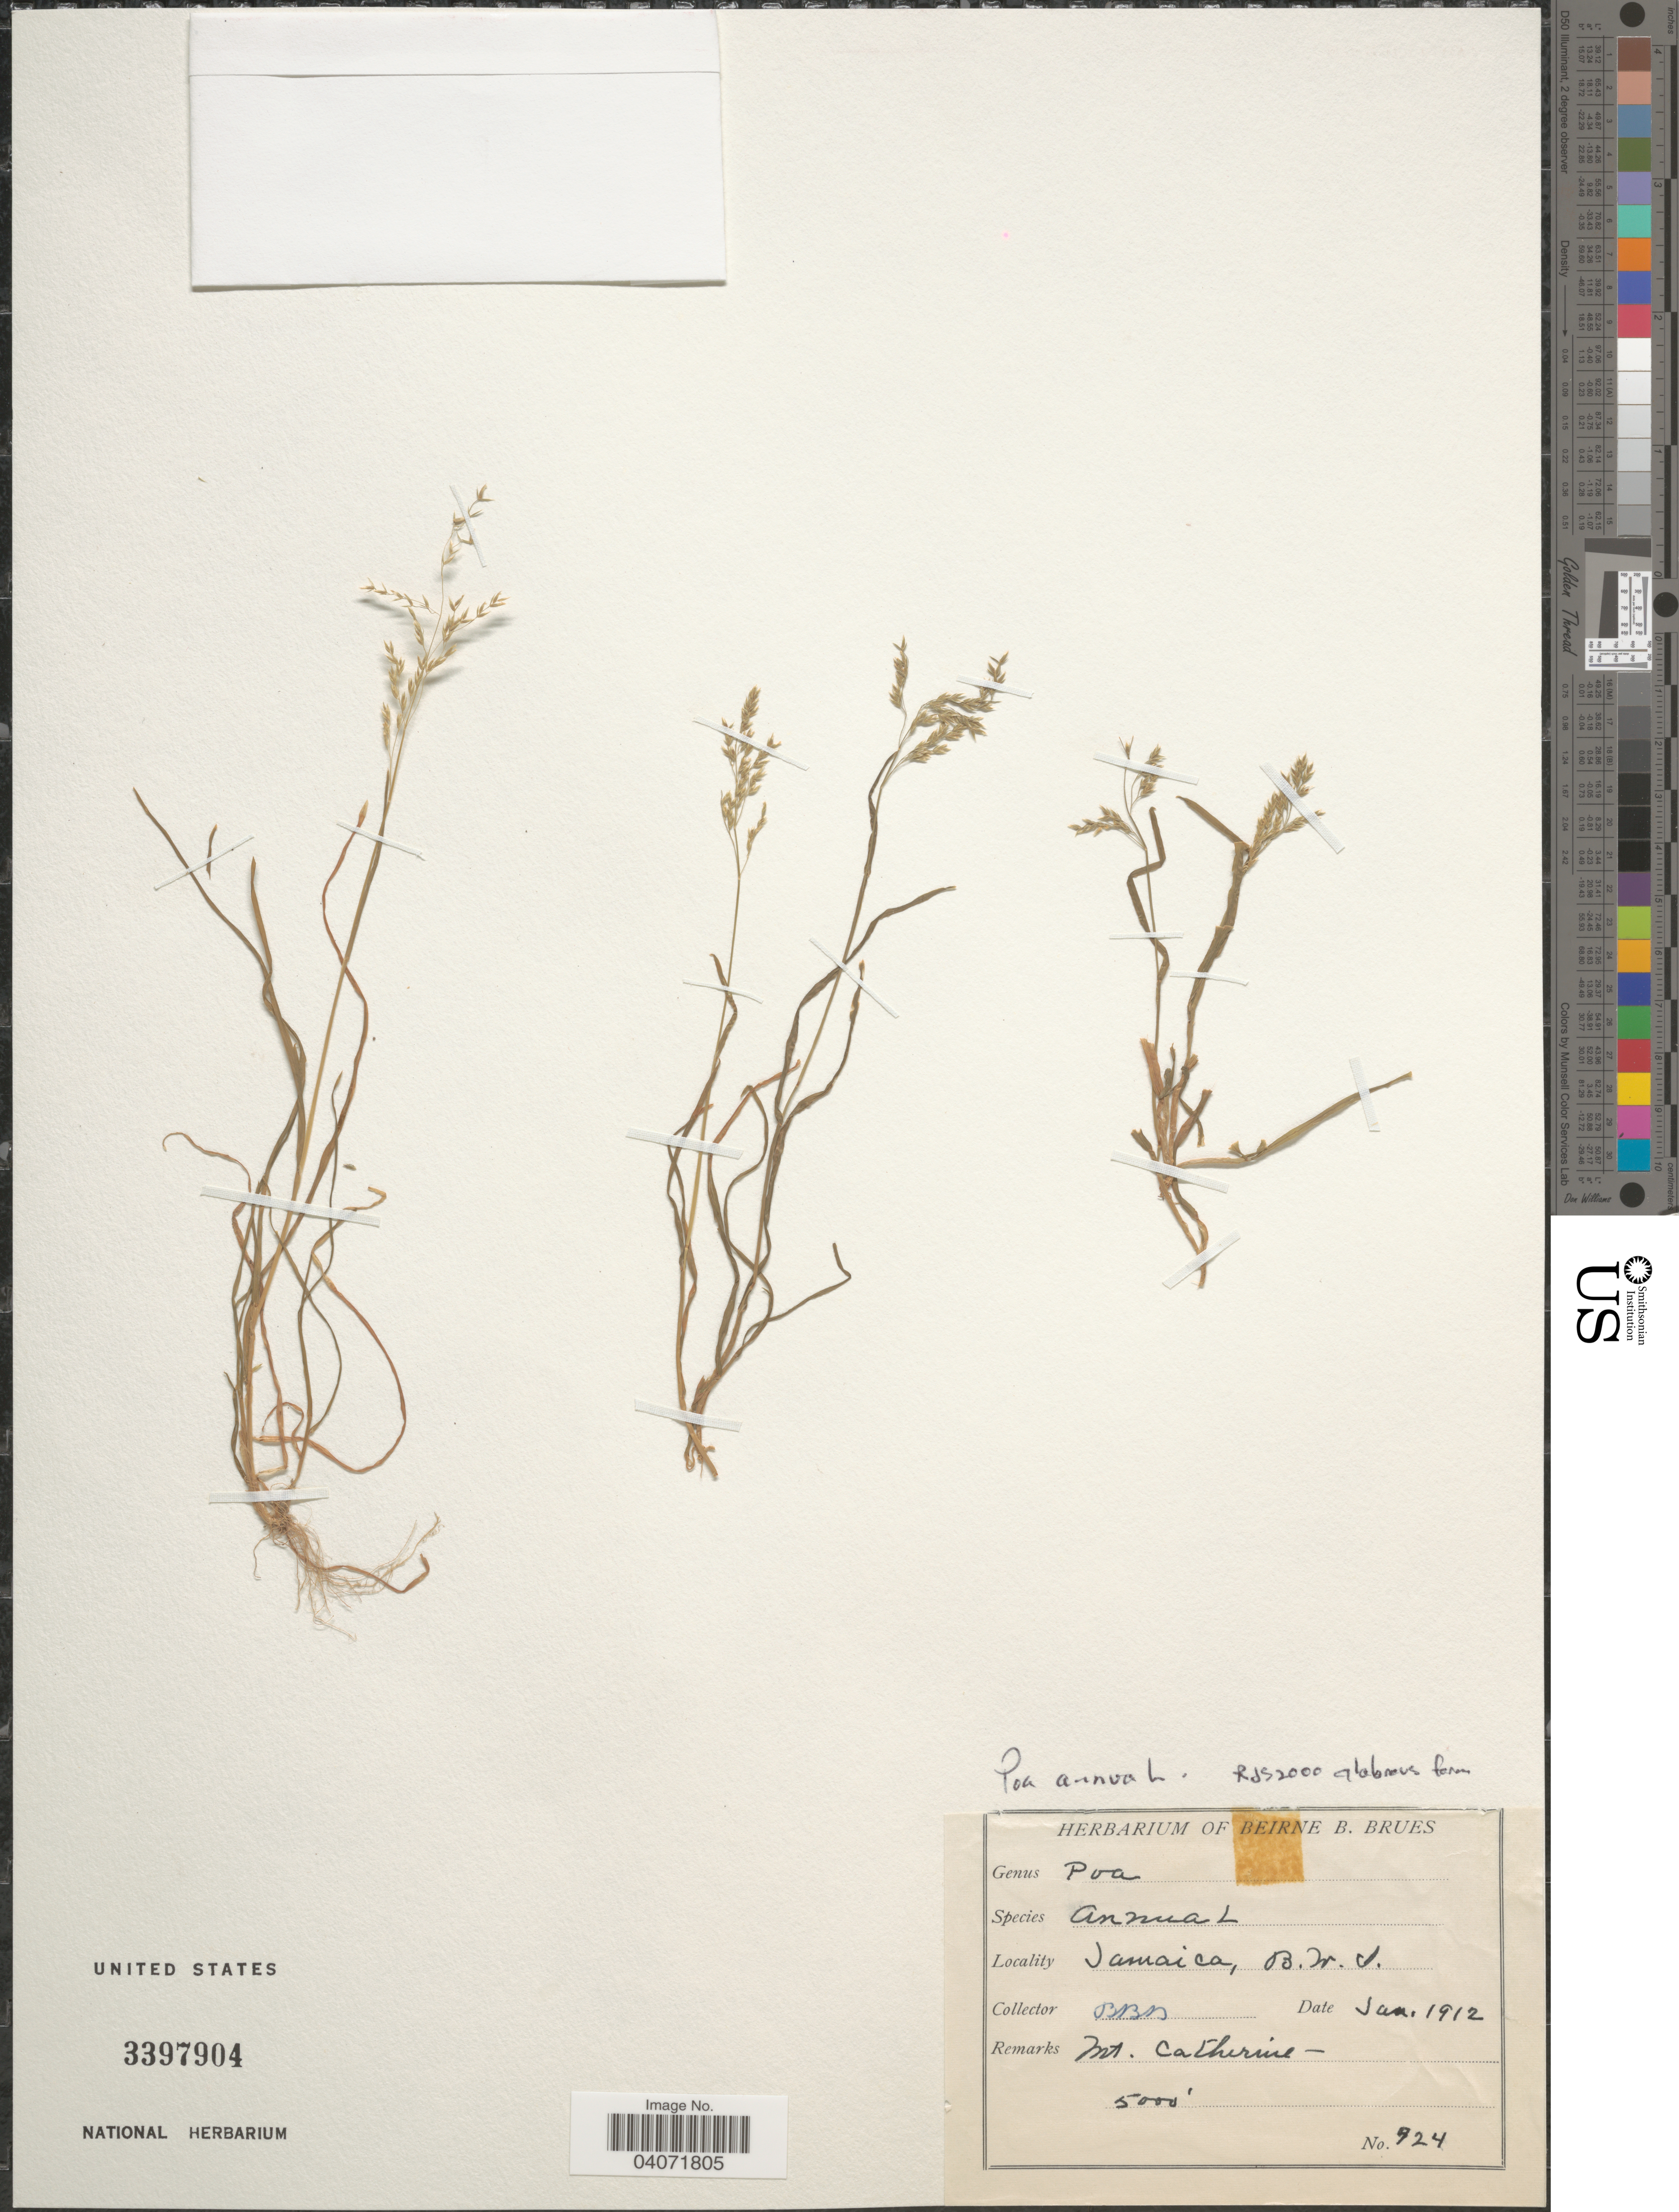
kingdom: Plantae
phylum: Tracheophyta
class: Liliopsida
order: Poales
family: Poaceae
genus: Poa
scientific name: Poa annua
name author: L.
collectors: Ex herb. Beirne B. Brues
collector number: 924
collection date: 1912-01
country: Jamaica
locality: B.W.I. Mt. Catherine.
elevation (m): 1524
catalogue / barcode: US 3397904